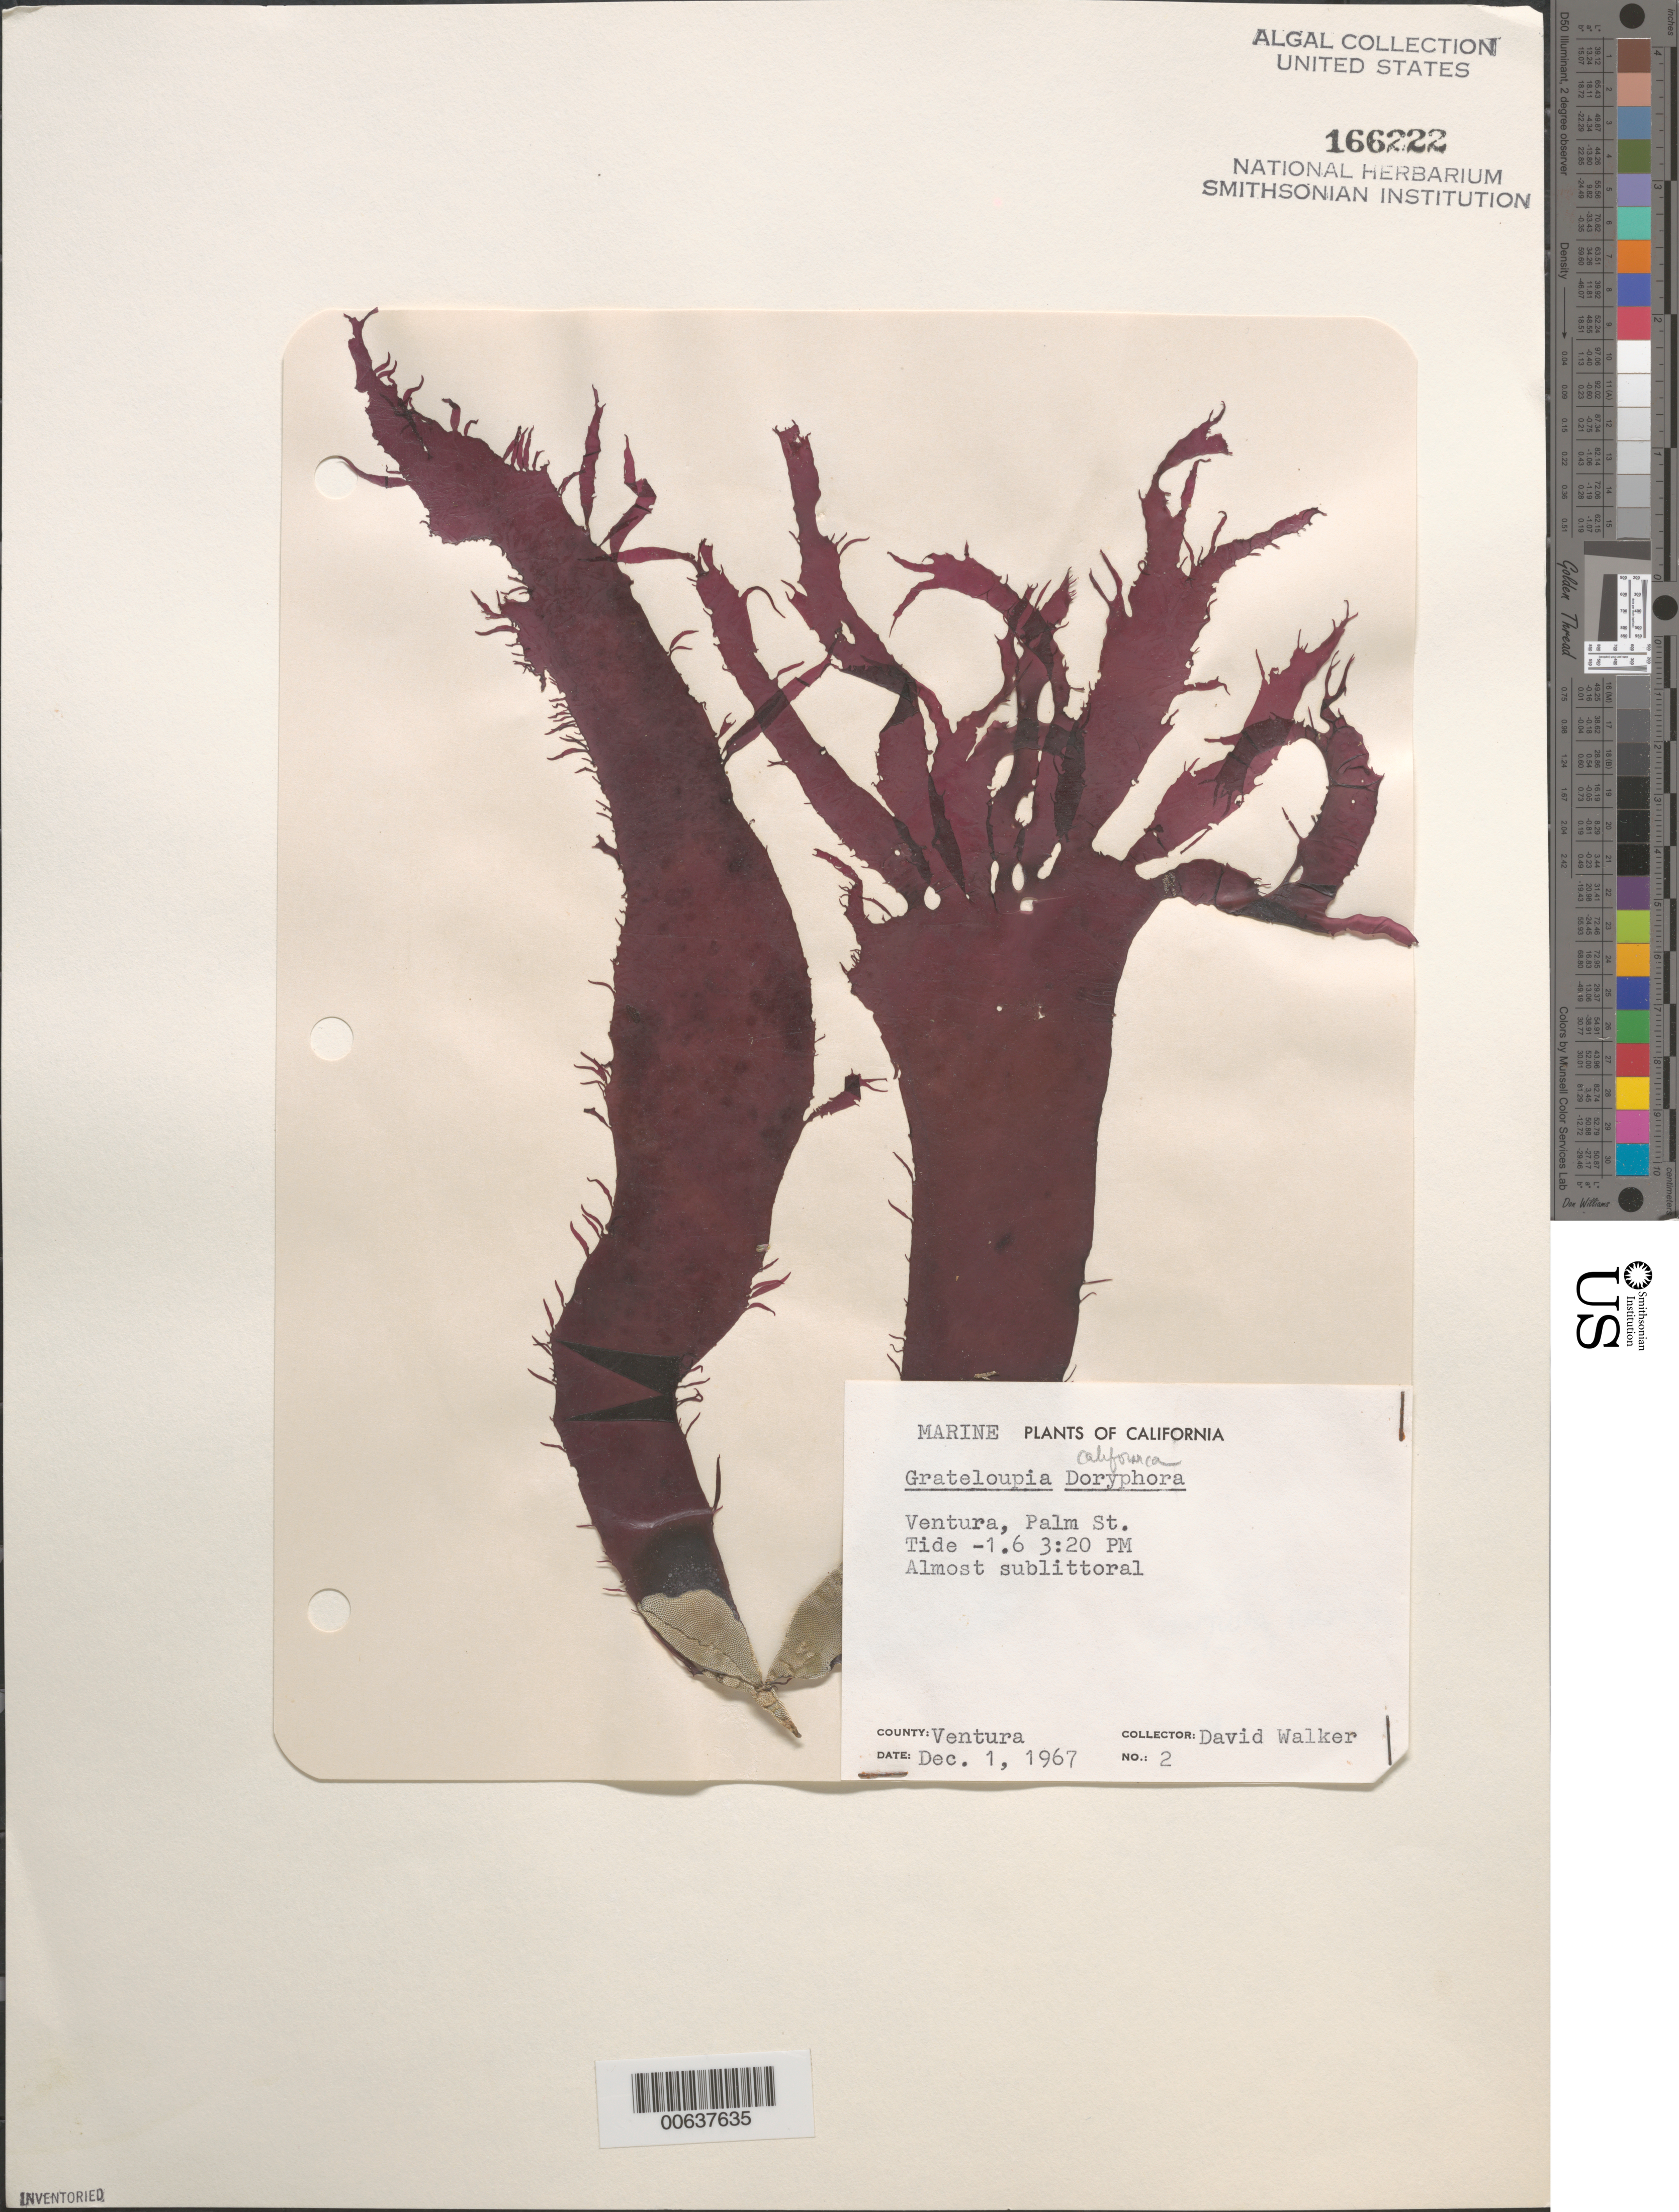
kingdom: Plantae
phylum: Rhodophyta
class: Florideophyceae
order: Halymeniales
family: Halymeniaceae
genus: Grateloupia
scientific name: Grateloupia californica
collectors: D. Walker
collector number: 2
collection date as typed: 01 Dec 1967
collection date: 1967-12-01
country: United States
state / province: California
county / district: Ventura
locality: Ventura, Palm Street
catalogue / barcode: US 166222